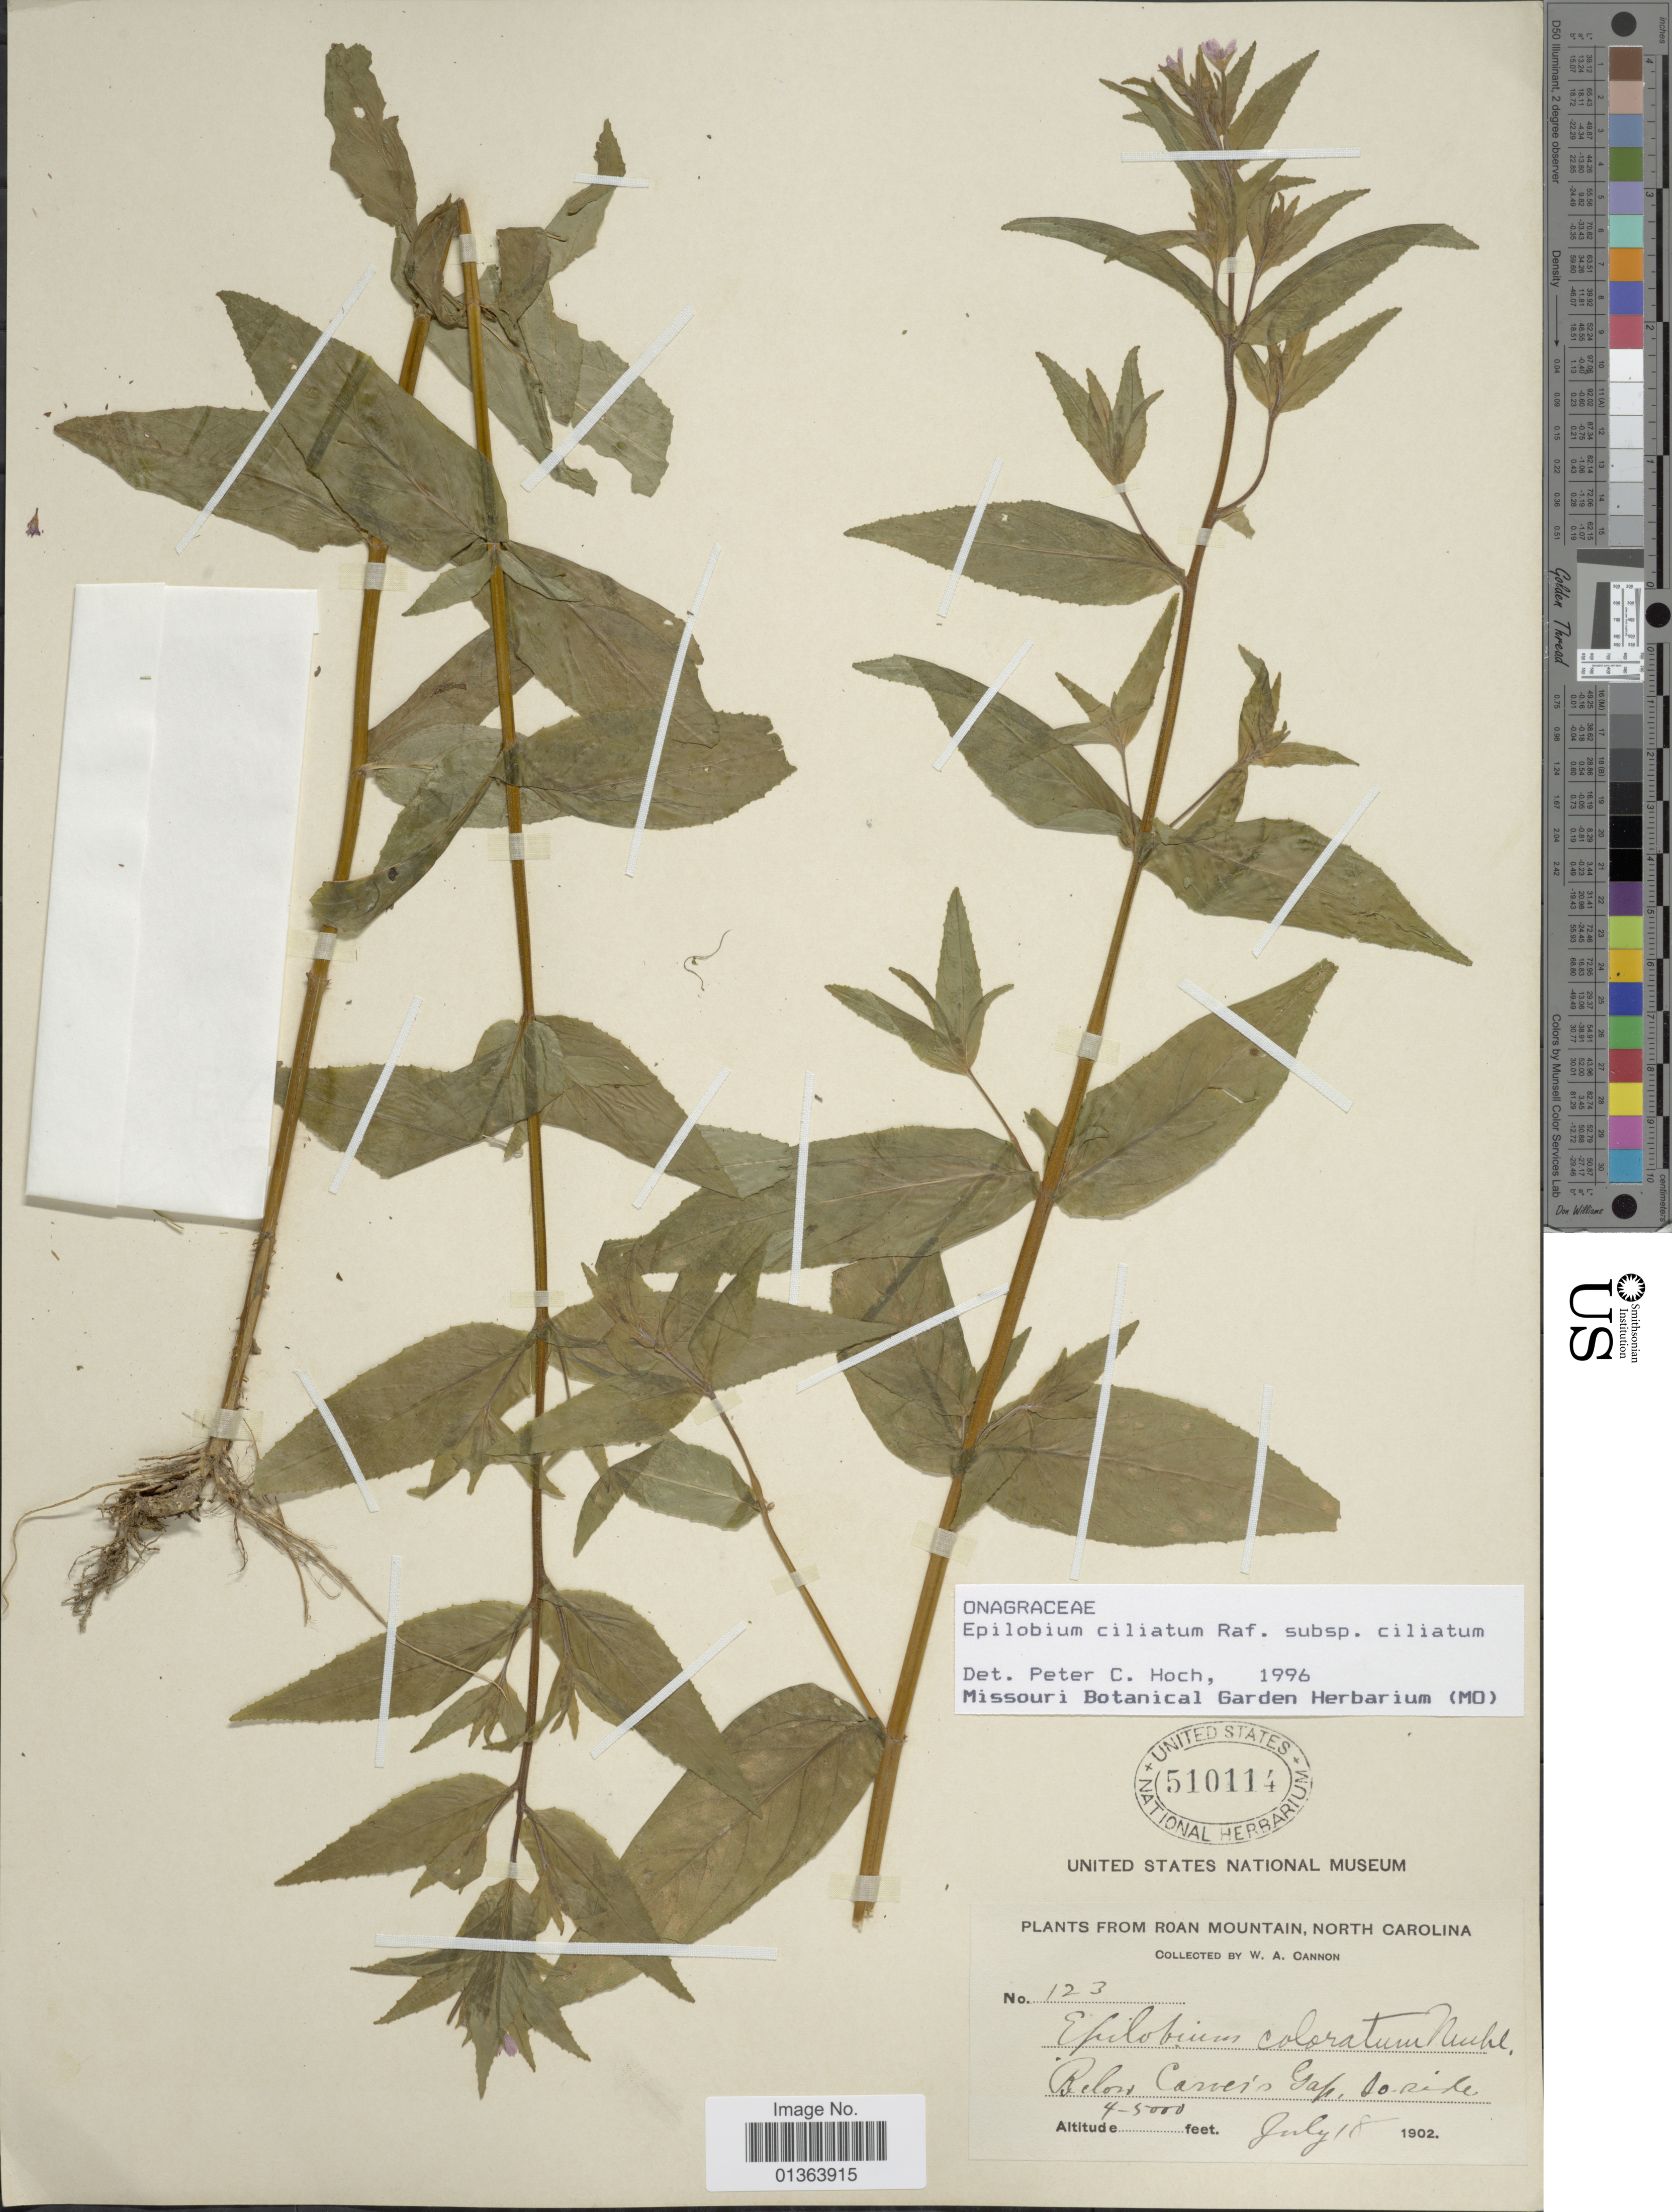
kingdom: Plantae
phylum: Tracheophyta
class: Magnoliopsida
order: Myrtales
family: Onagraceae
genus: Epilobium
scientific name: Epilobium ciliatum subsp. ciliatum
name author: Raf.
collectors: W. Cannon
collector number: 123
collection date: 1902-07-18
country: United States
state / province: North Carolina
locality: Roan Mountain. Below Carver's Gap.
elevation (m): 1219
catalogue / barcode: US 510114